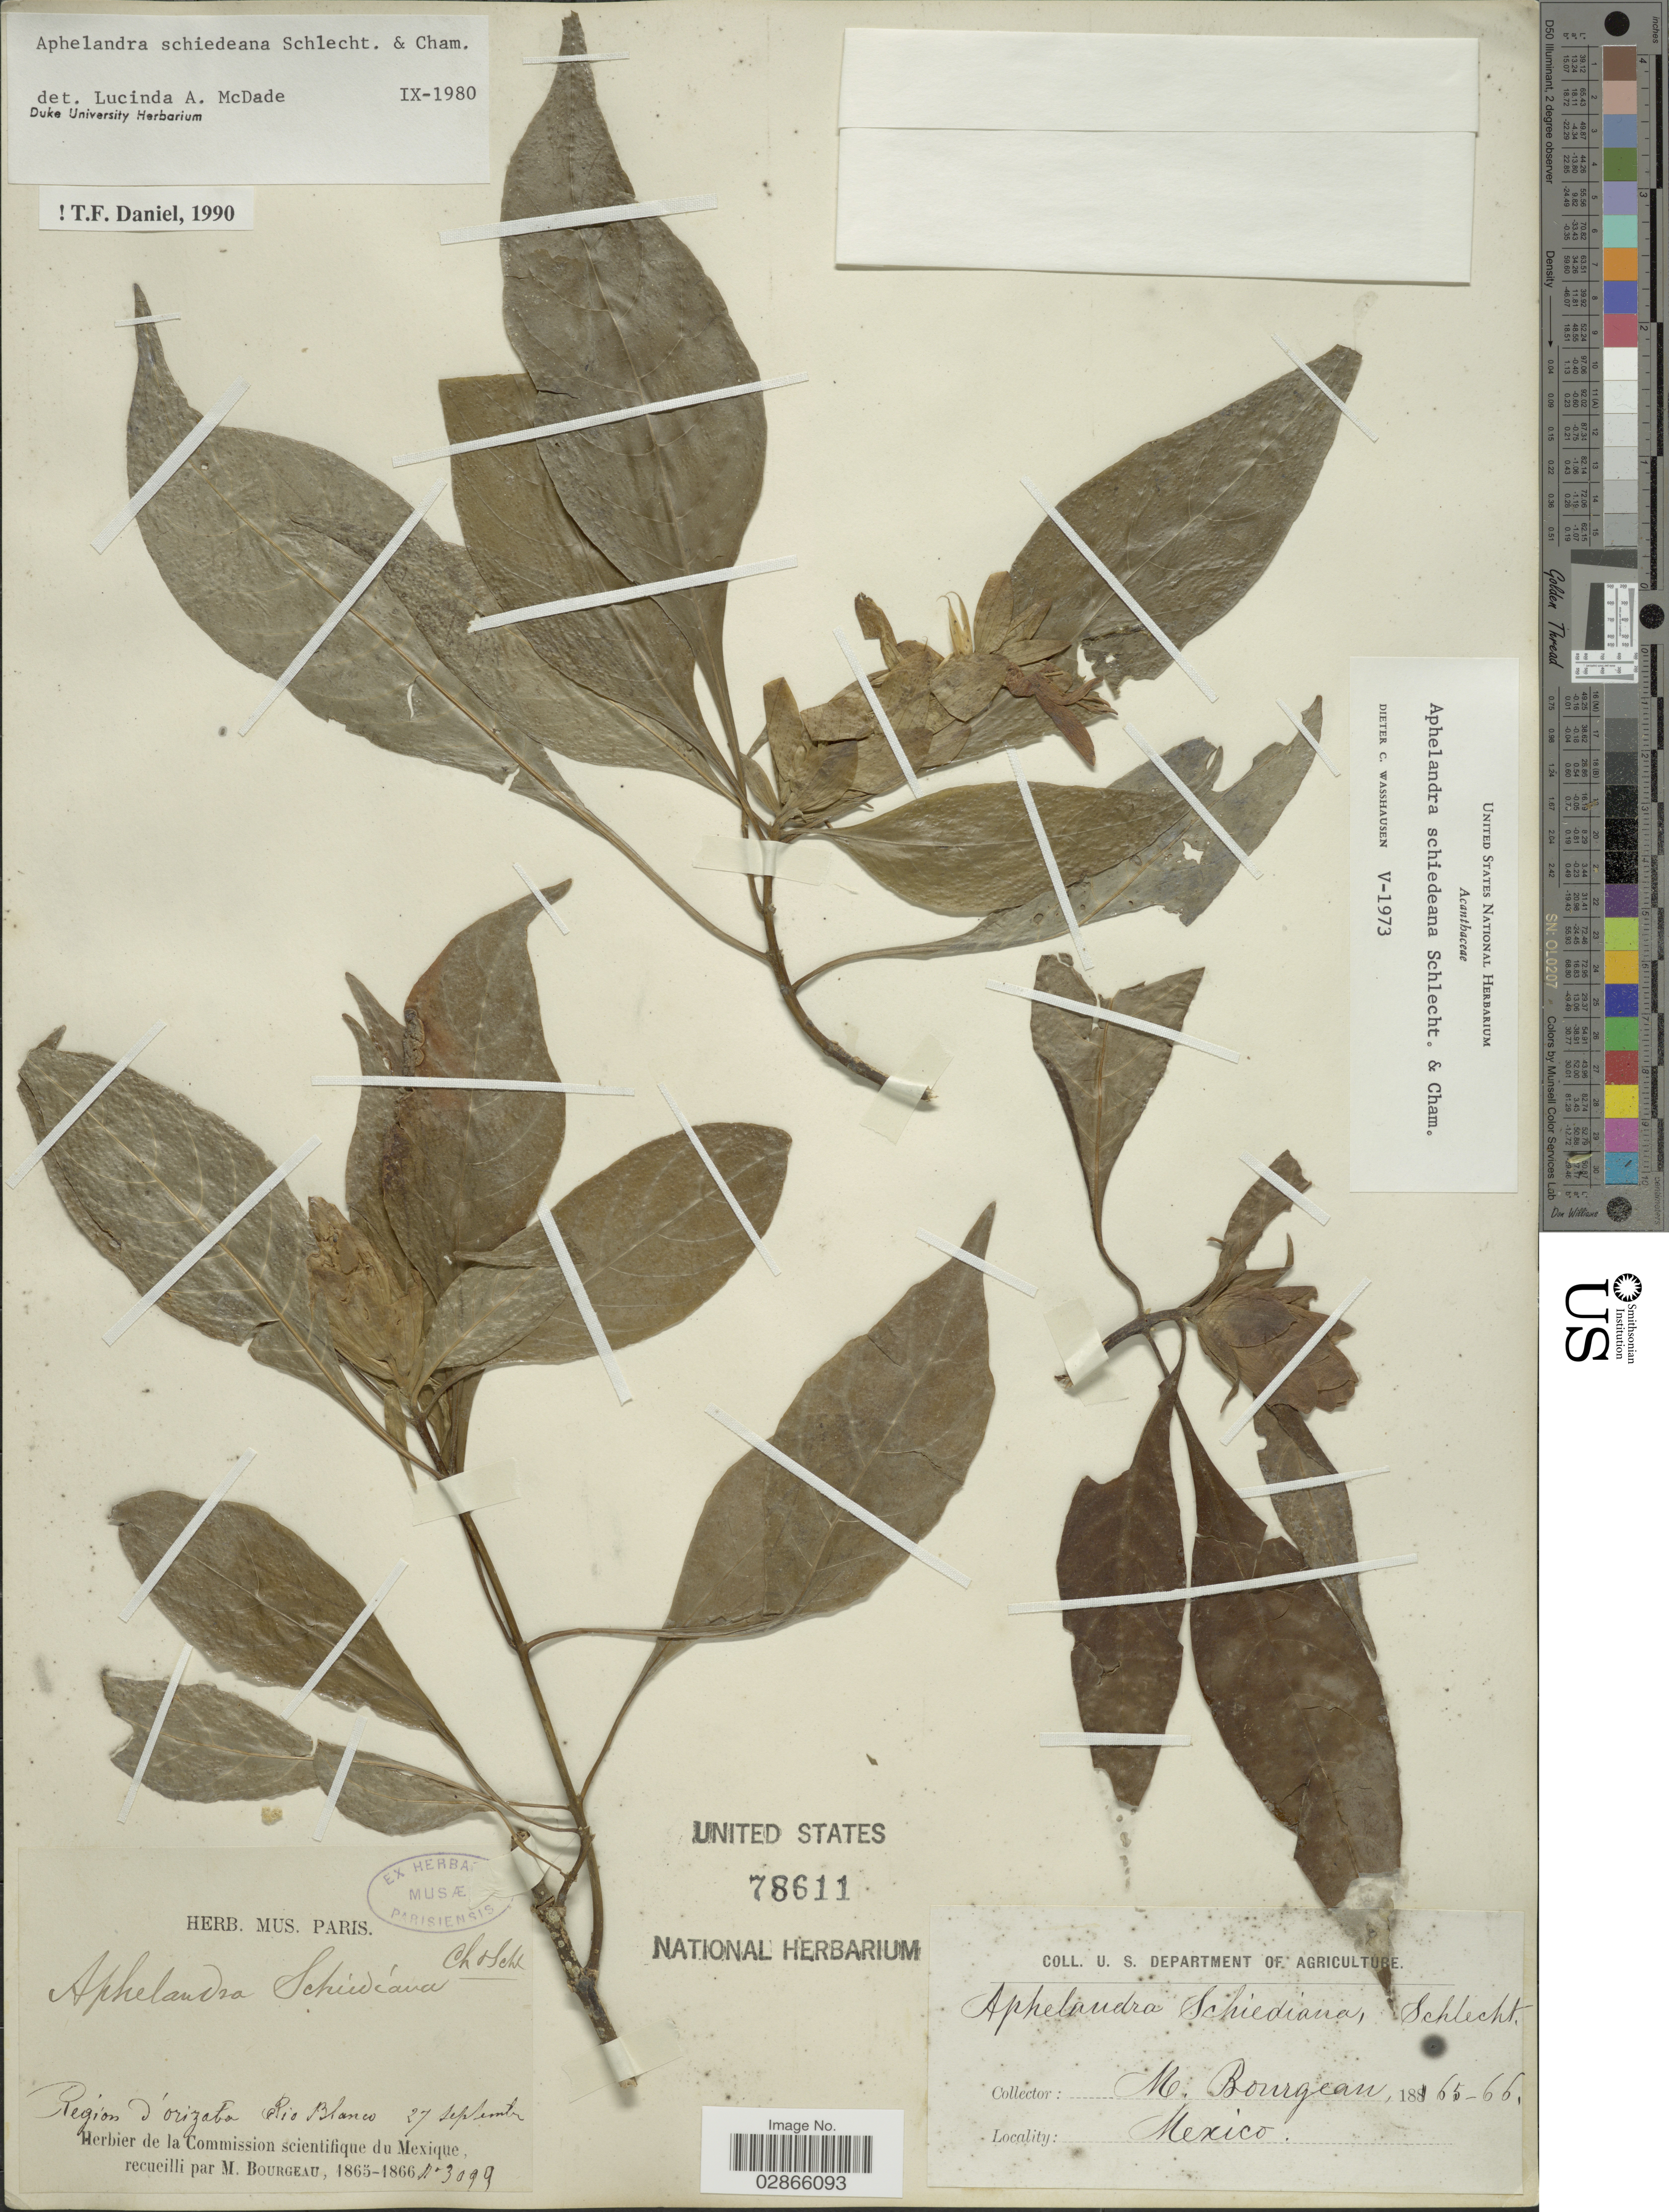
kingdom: Plantae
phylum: Tracheophyta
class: Magnoliopsida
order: Lamiales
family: Acanthaceae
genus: Aphelandra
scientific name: Aphelandra schiedeana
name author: Schltdl. & Cham.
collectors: M. Bourgeau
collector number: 3099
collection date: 1865-09-27/1866-09-27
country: Mexico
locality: Region d'orizaba Rio Blanco.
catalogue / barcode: US 78611